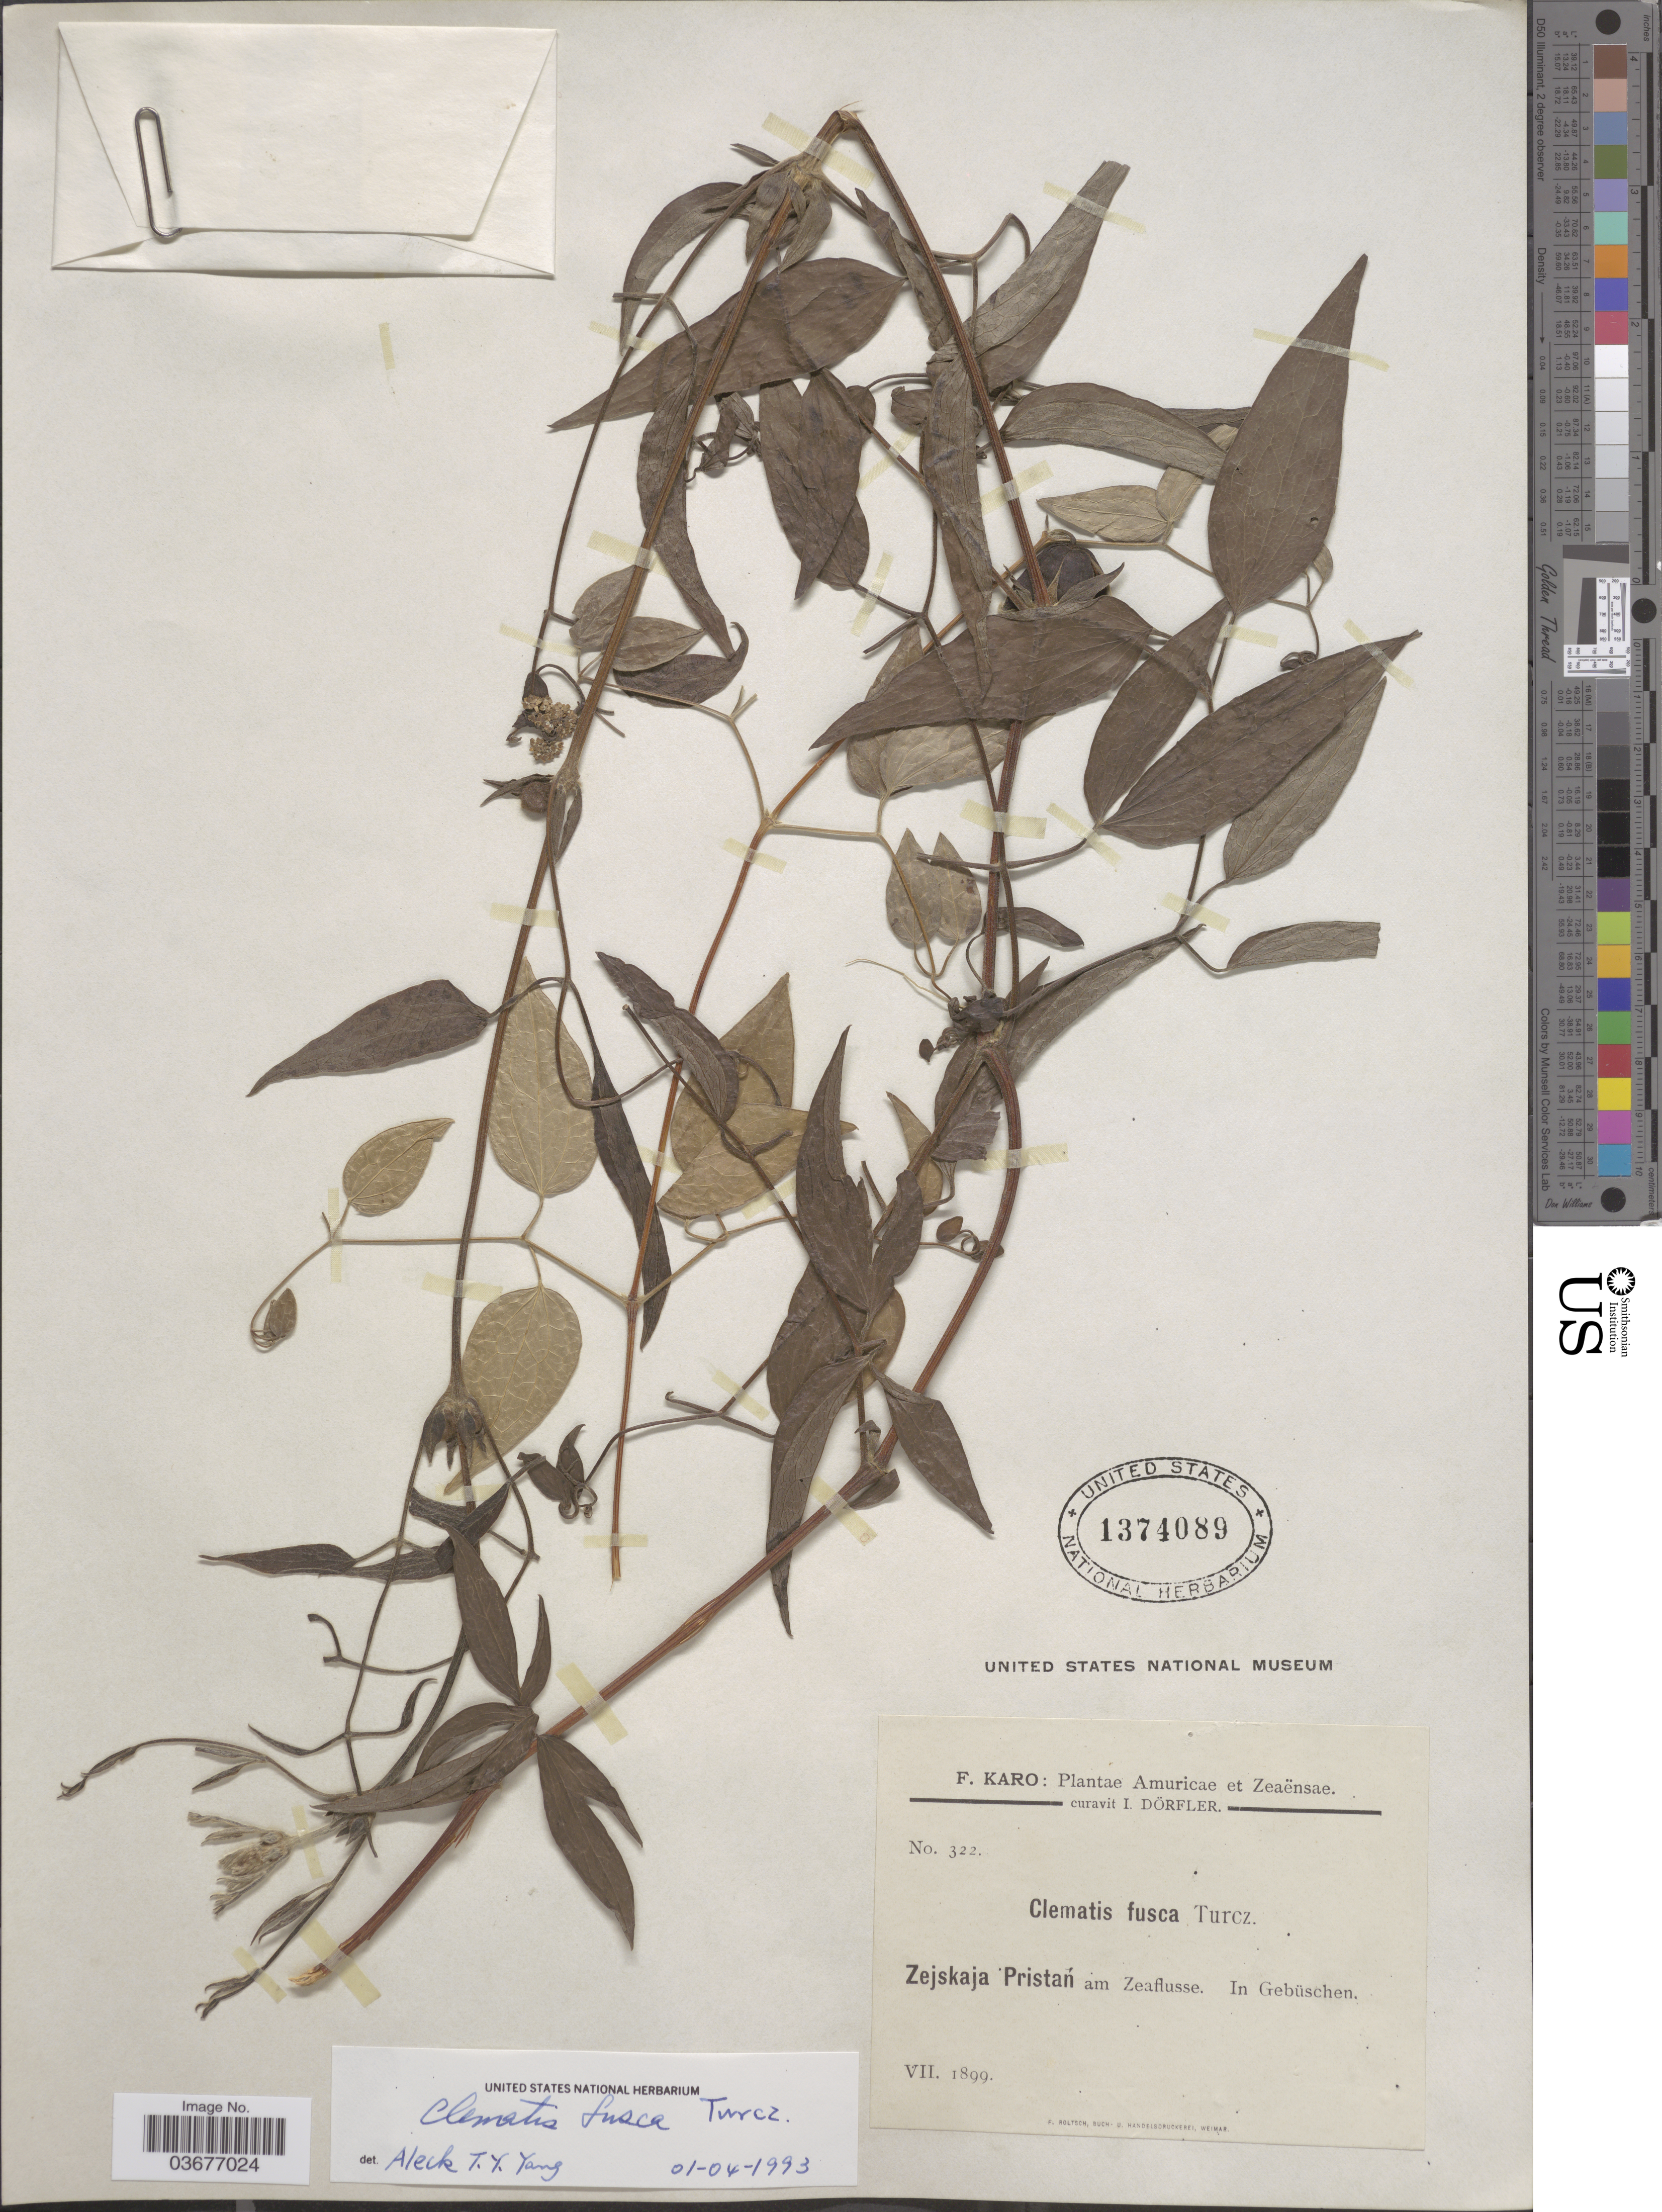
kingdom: Plantae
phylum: Tracheophyta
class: Magnoliopsida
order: Ranunculales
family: Ranunculaceae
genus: Clematis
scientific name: Clematis fusca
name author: Turcz.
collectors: F. Karo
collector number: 322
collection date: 1899-07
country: Russian Federation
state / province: Amur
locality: Amuricae et Zeaënsae. Zejskaja Pristán am Zeaflusse.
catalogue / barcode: US 1374089